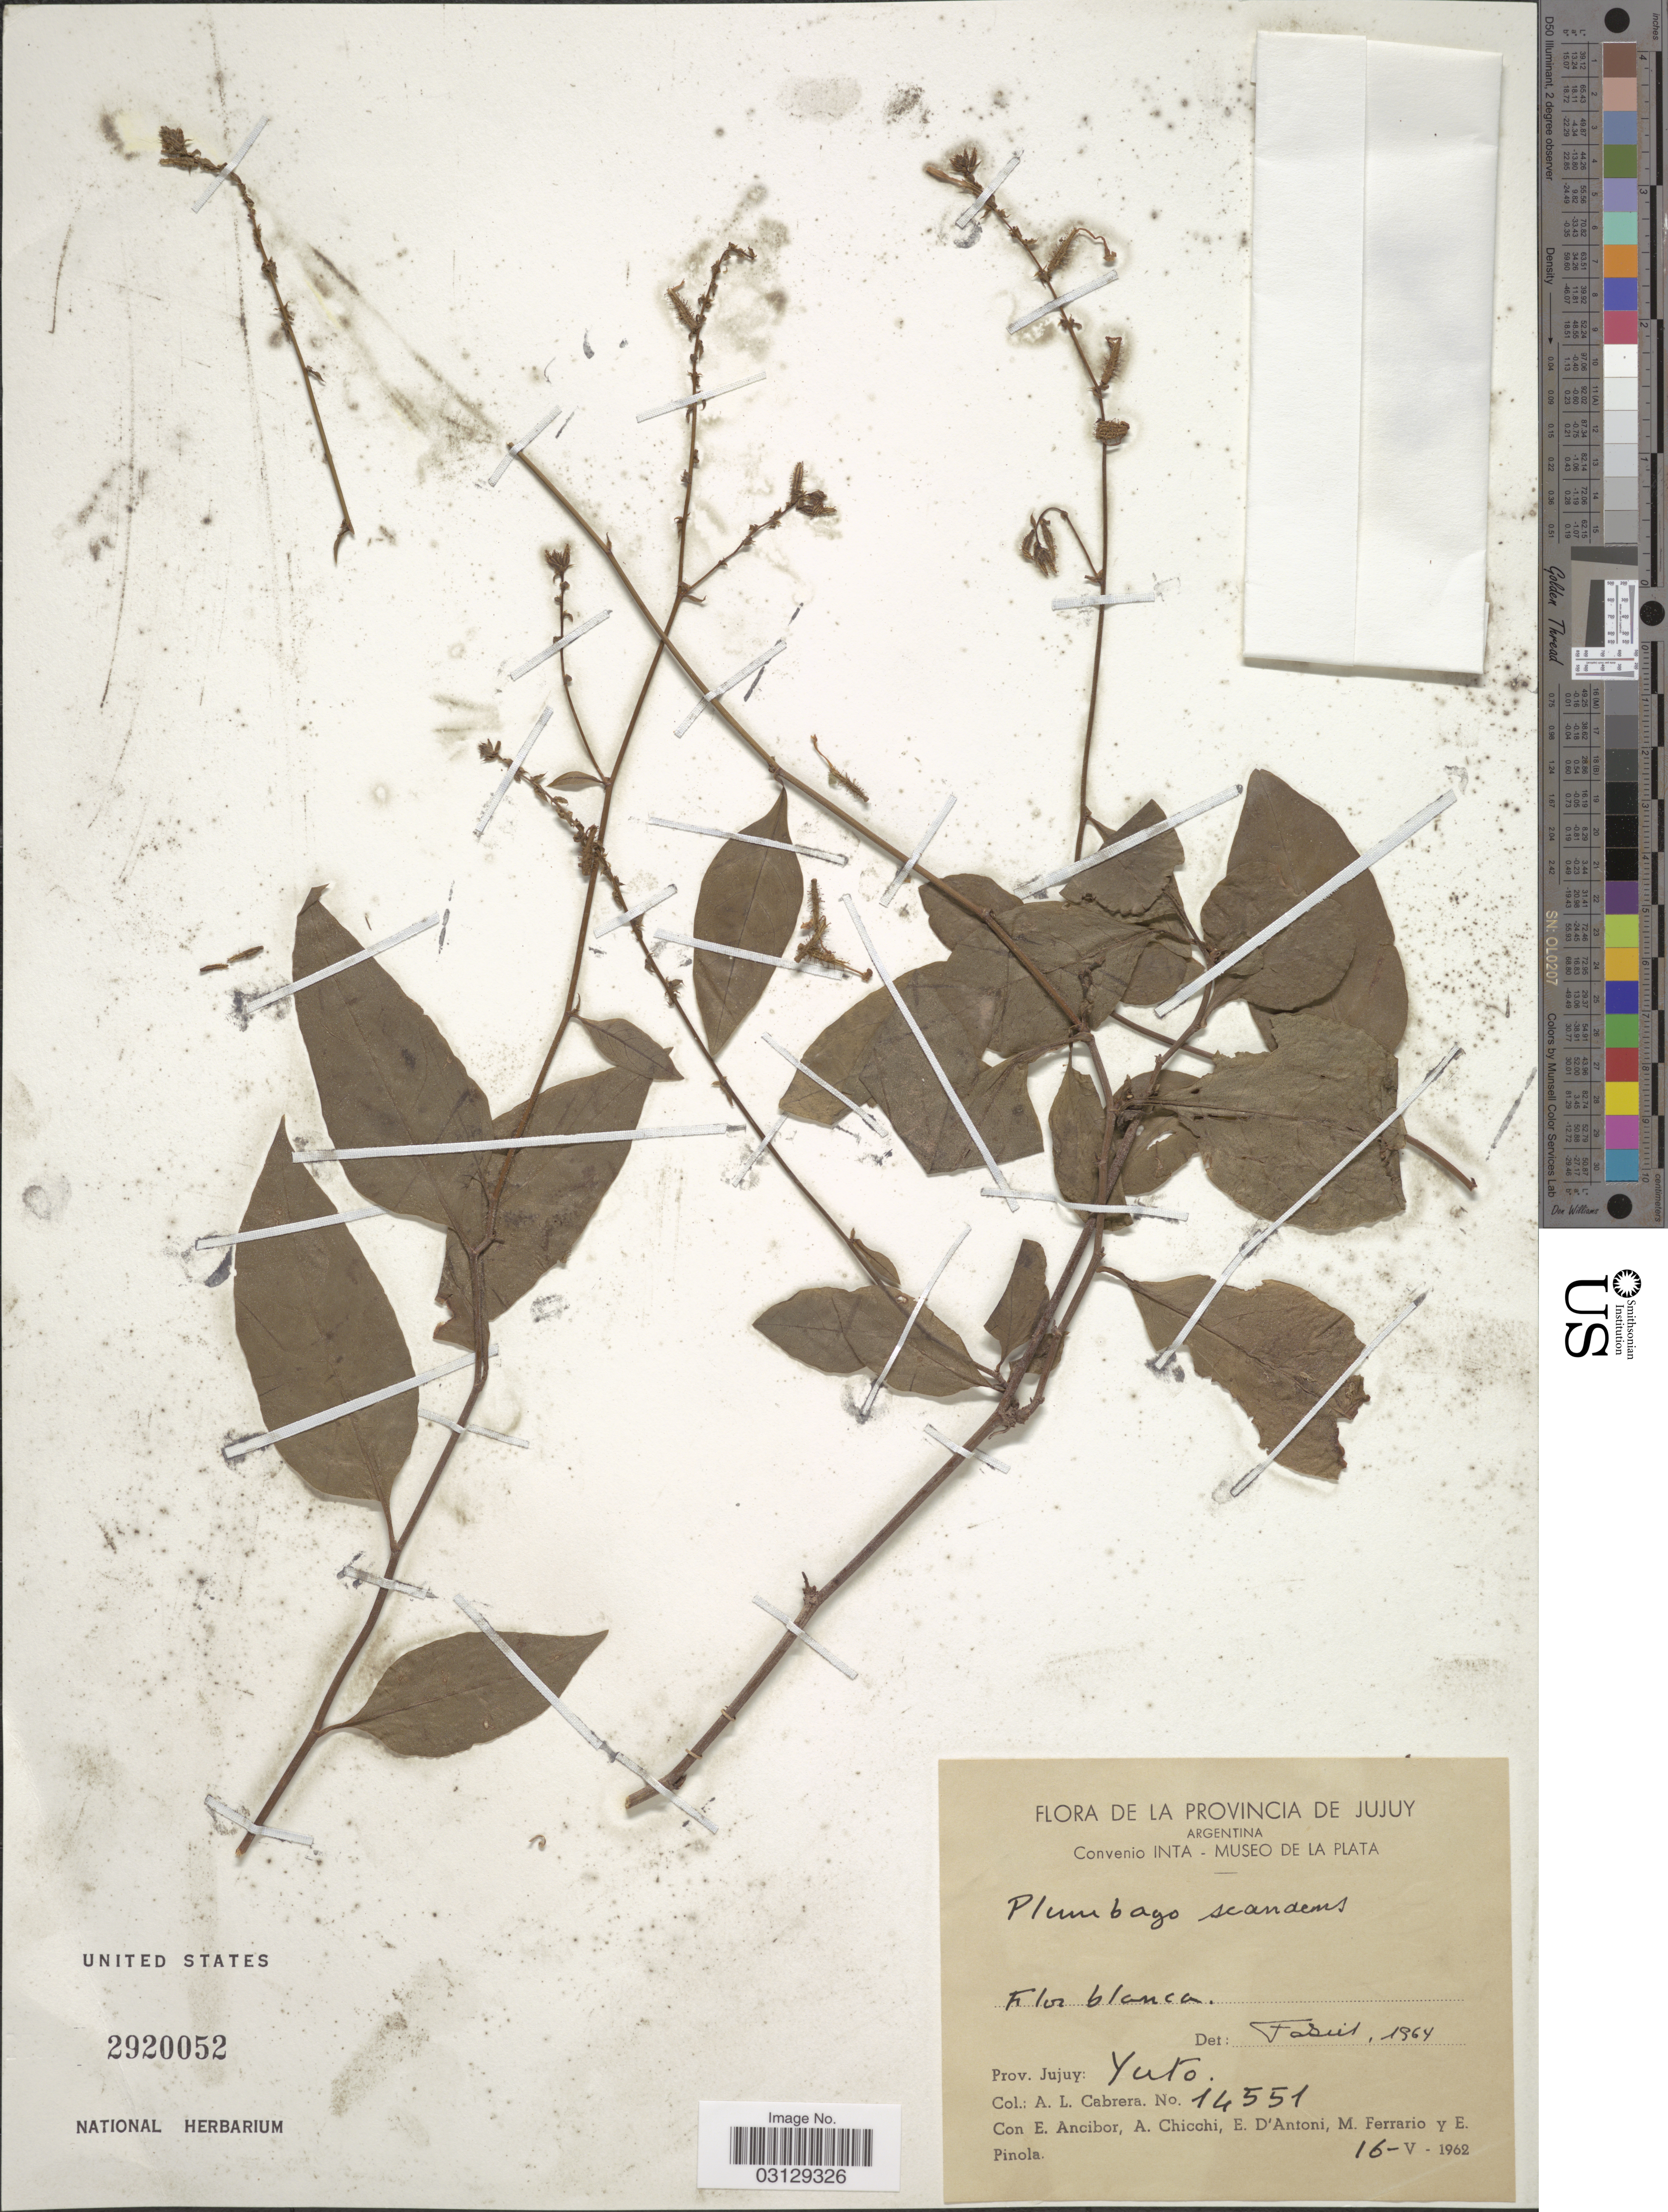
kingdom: Plantae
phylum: Tracheophyta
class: Magnoliopsida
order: Caryophyllales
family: Plumbaginaceae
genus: Plumbago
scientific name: Plumbago scandens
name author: L.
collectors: A. L. Cabrera, E. Ancibor, A. Chicchi, E. D'Antoni & et al.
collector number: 14551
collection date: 1962-05-16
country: Argentina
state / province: Jujuy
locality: Yuto.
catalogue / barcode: US 2920052